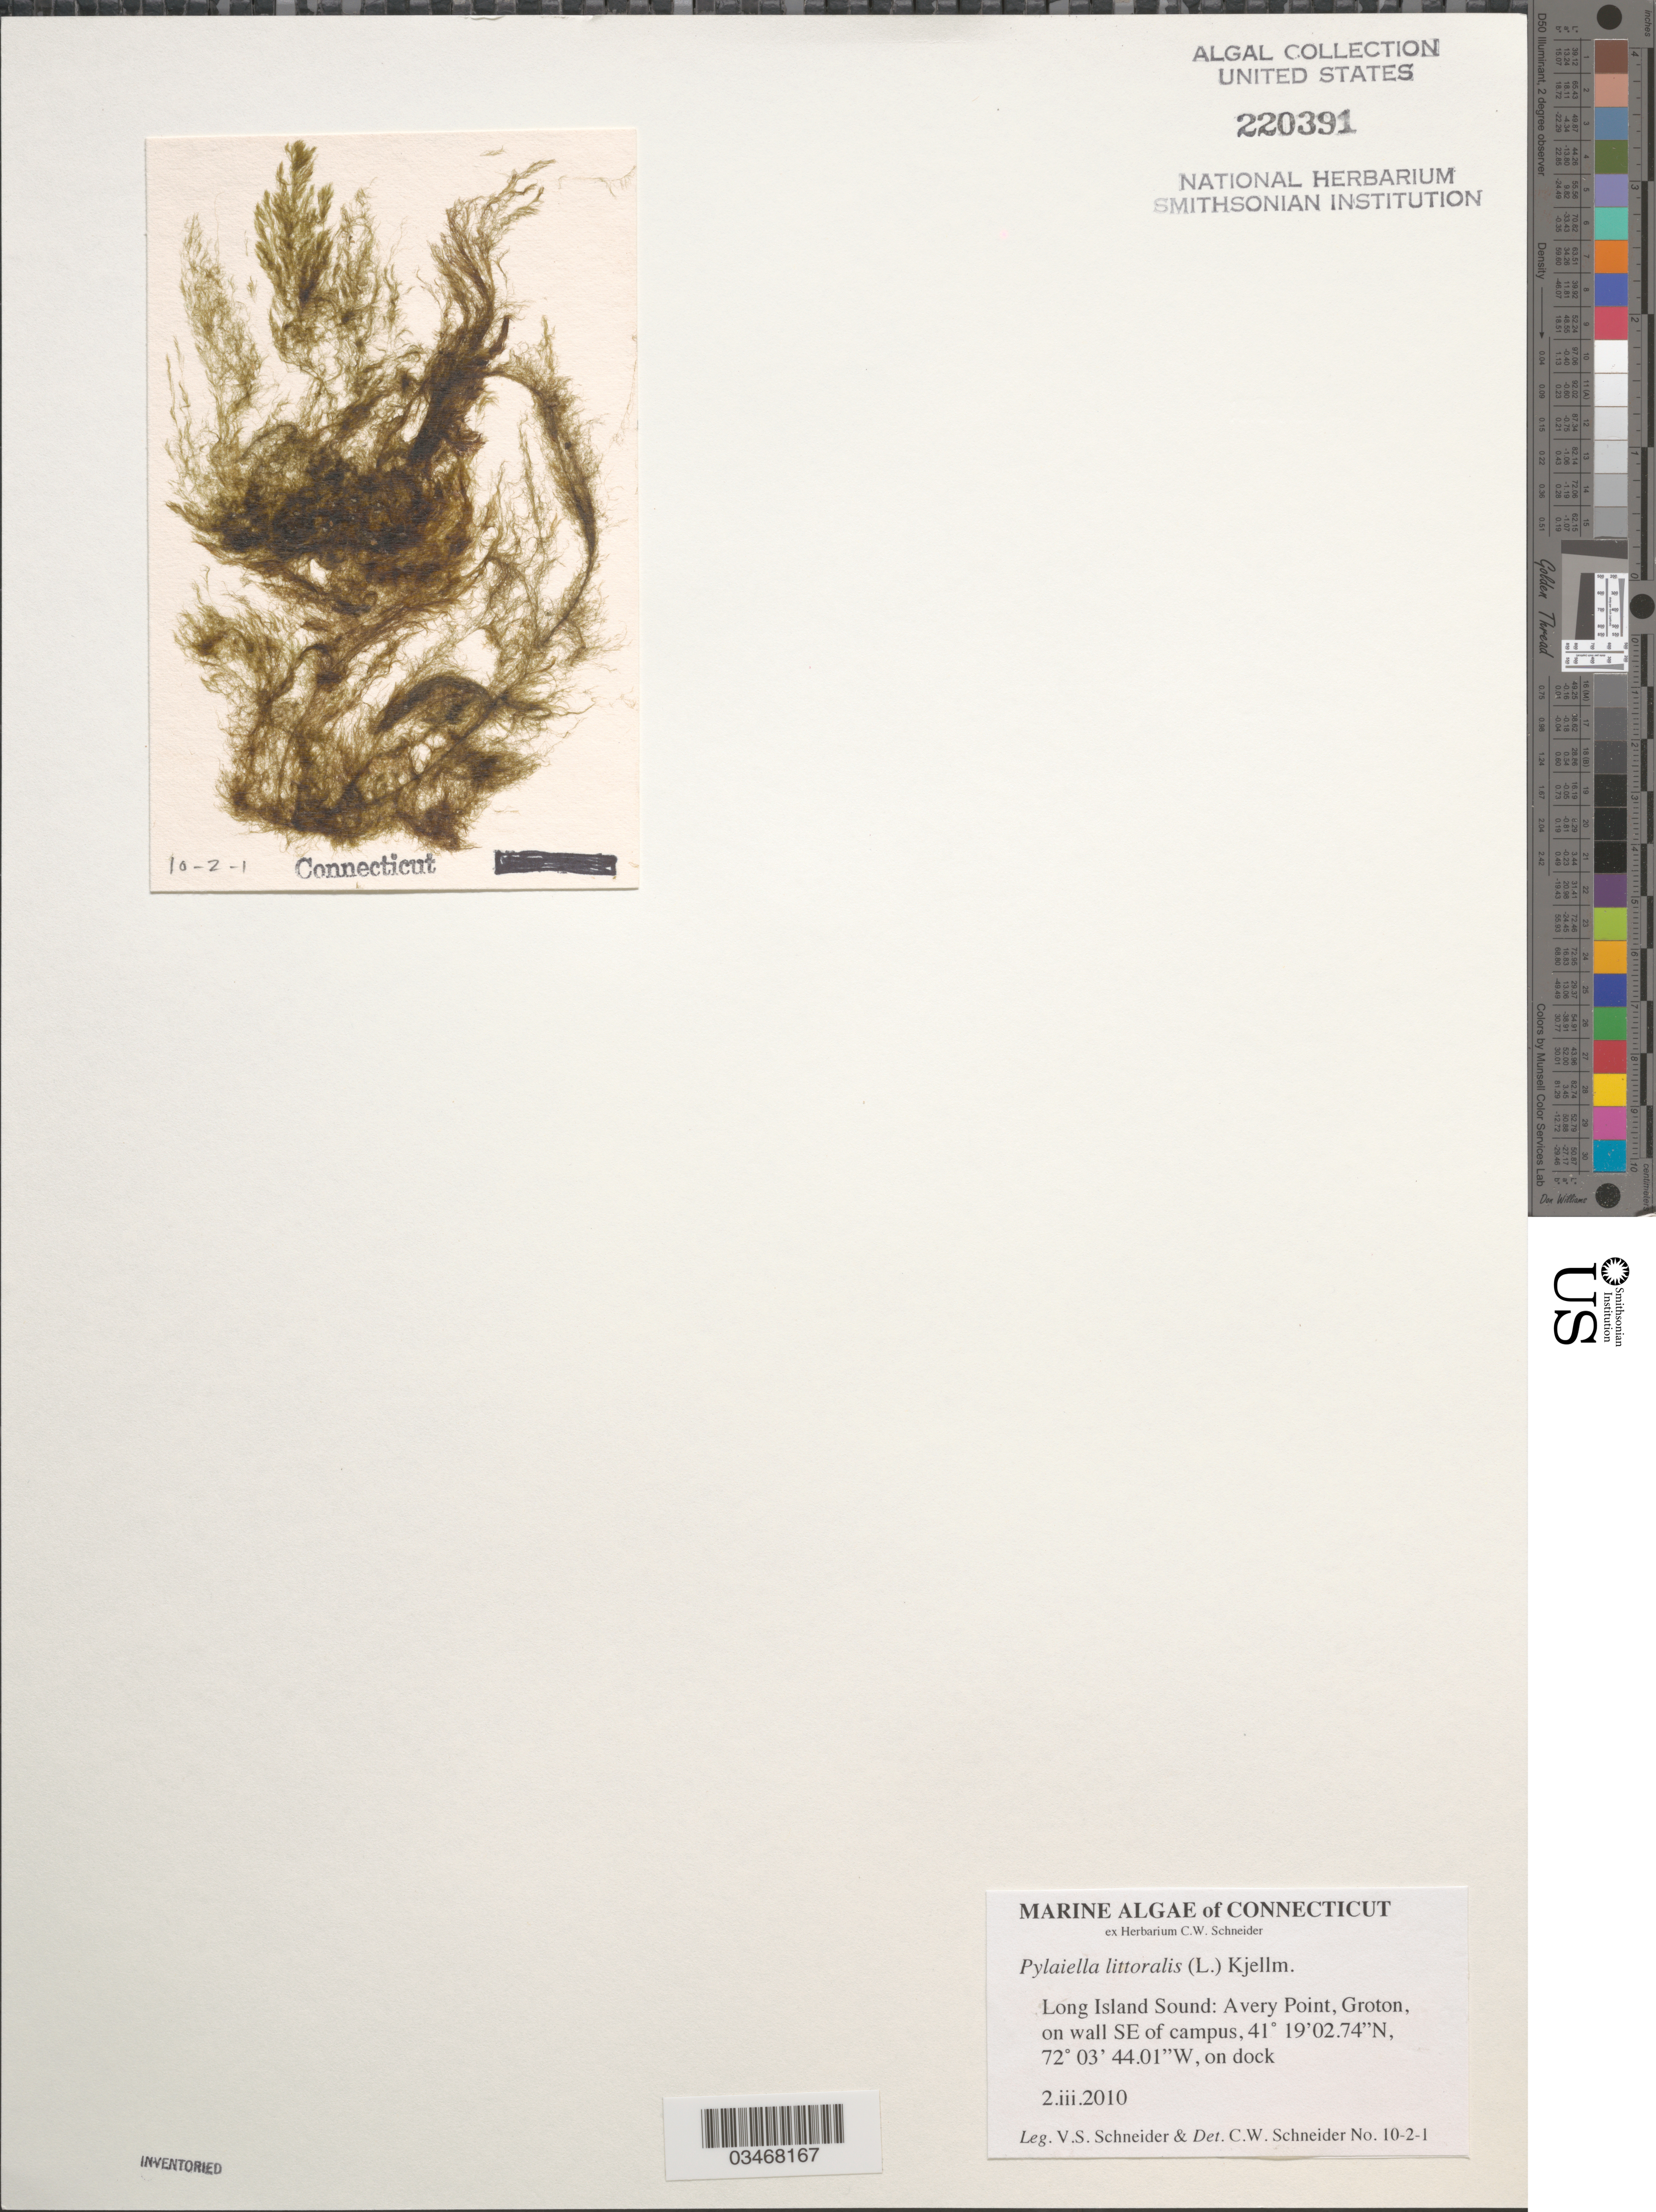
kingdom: Chromista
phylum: Ochrophyta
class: Phaeophyceae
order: Ectocarpales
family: Acinetosporaceae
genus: Pylaiella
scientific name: Pylaiella litoralis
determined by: Schneider, C. W.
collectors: C. W. Schneider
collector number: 10-2-1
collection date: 2010-03-02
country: United States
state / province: Connecticut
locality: Avery Point, Groton, on wall SE of campus, on dock.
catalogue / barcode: US 220391